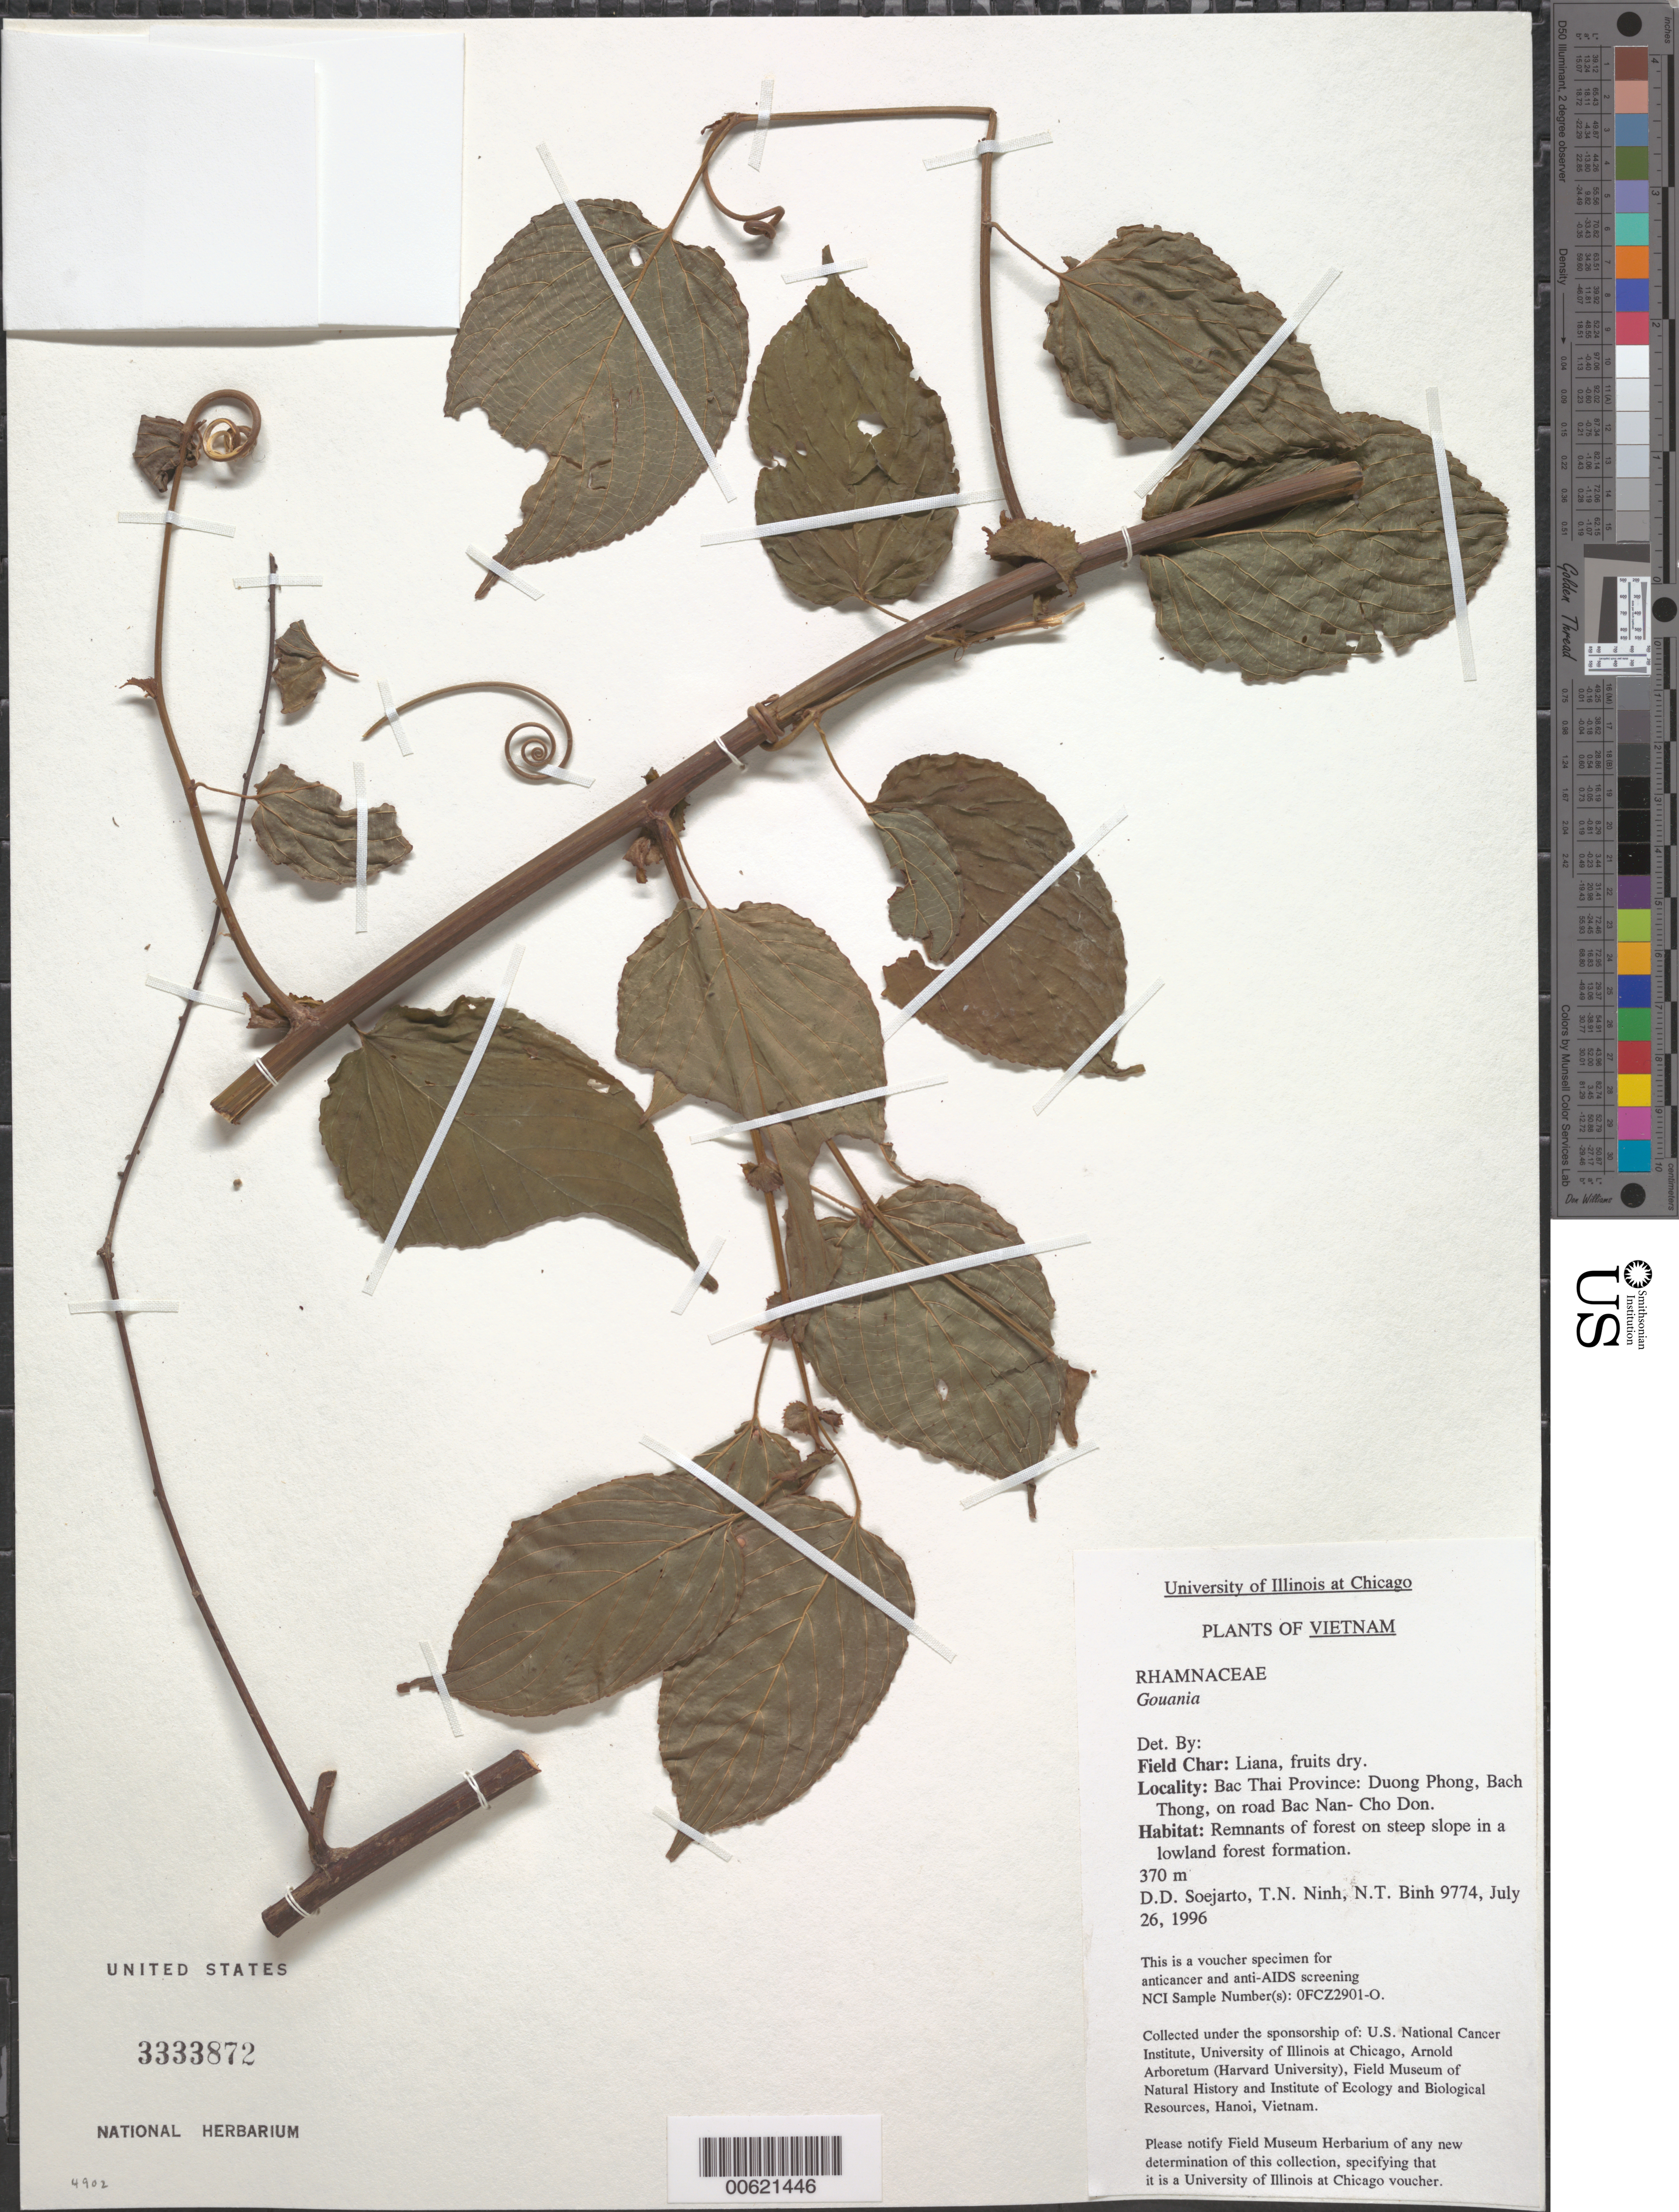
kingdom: Plantae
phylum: Tracheophyta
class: Magnoliopsida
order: Rosales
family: Rhamnaceae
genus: Gouania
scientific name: Gouania sp.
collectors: T. N. Ninh & N. Binh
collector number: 9774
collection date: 1996-07-26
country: Vietnam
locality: Bac Thai Province: Duong Phong, Bach Thong, on road Bac Nan- Cho Don.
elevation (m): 370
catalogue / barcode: US 3333872